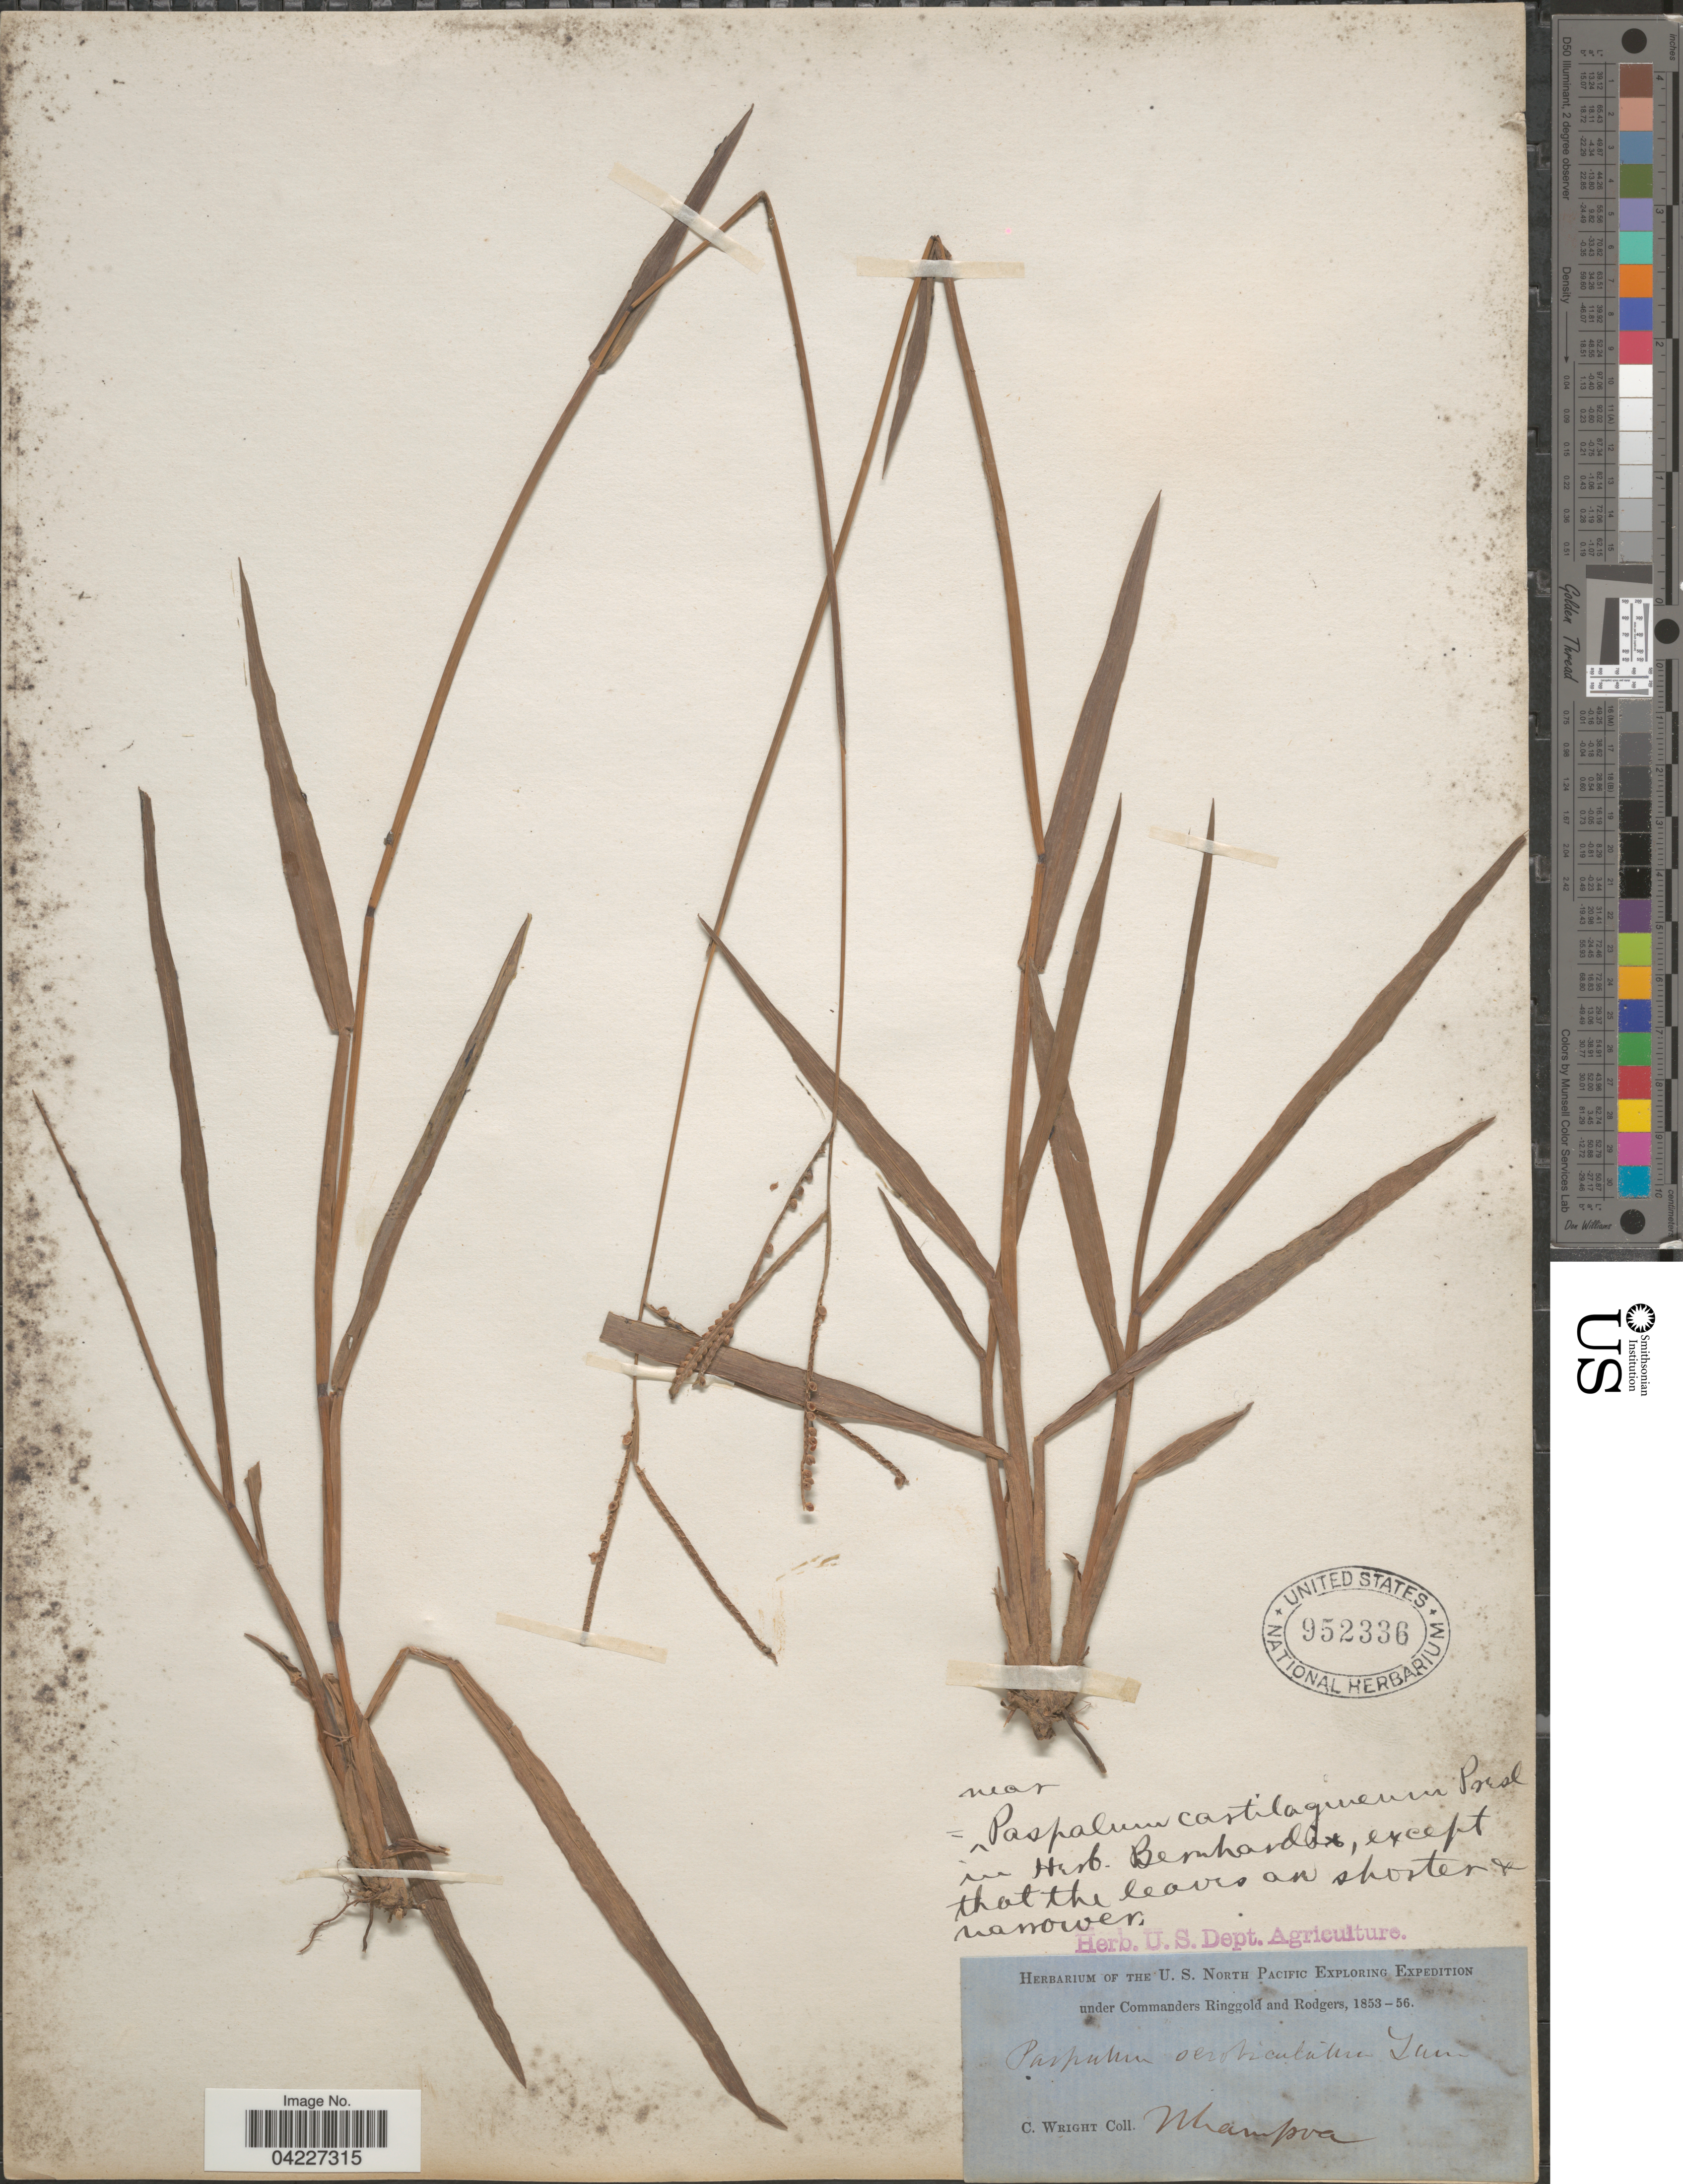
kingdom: Plantae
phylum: Tracheophyta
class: Liliopsida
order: Poales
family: Poaceae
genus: Paspalum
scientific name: Paspalum orbiculare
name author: G. Forst.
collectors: C. Wright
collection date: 1853/1856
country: China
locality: The U.S. North Pacific Exploring Expedition. Whampoa.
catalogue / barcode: US 952336